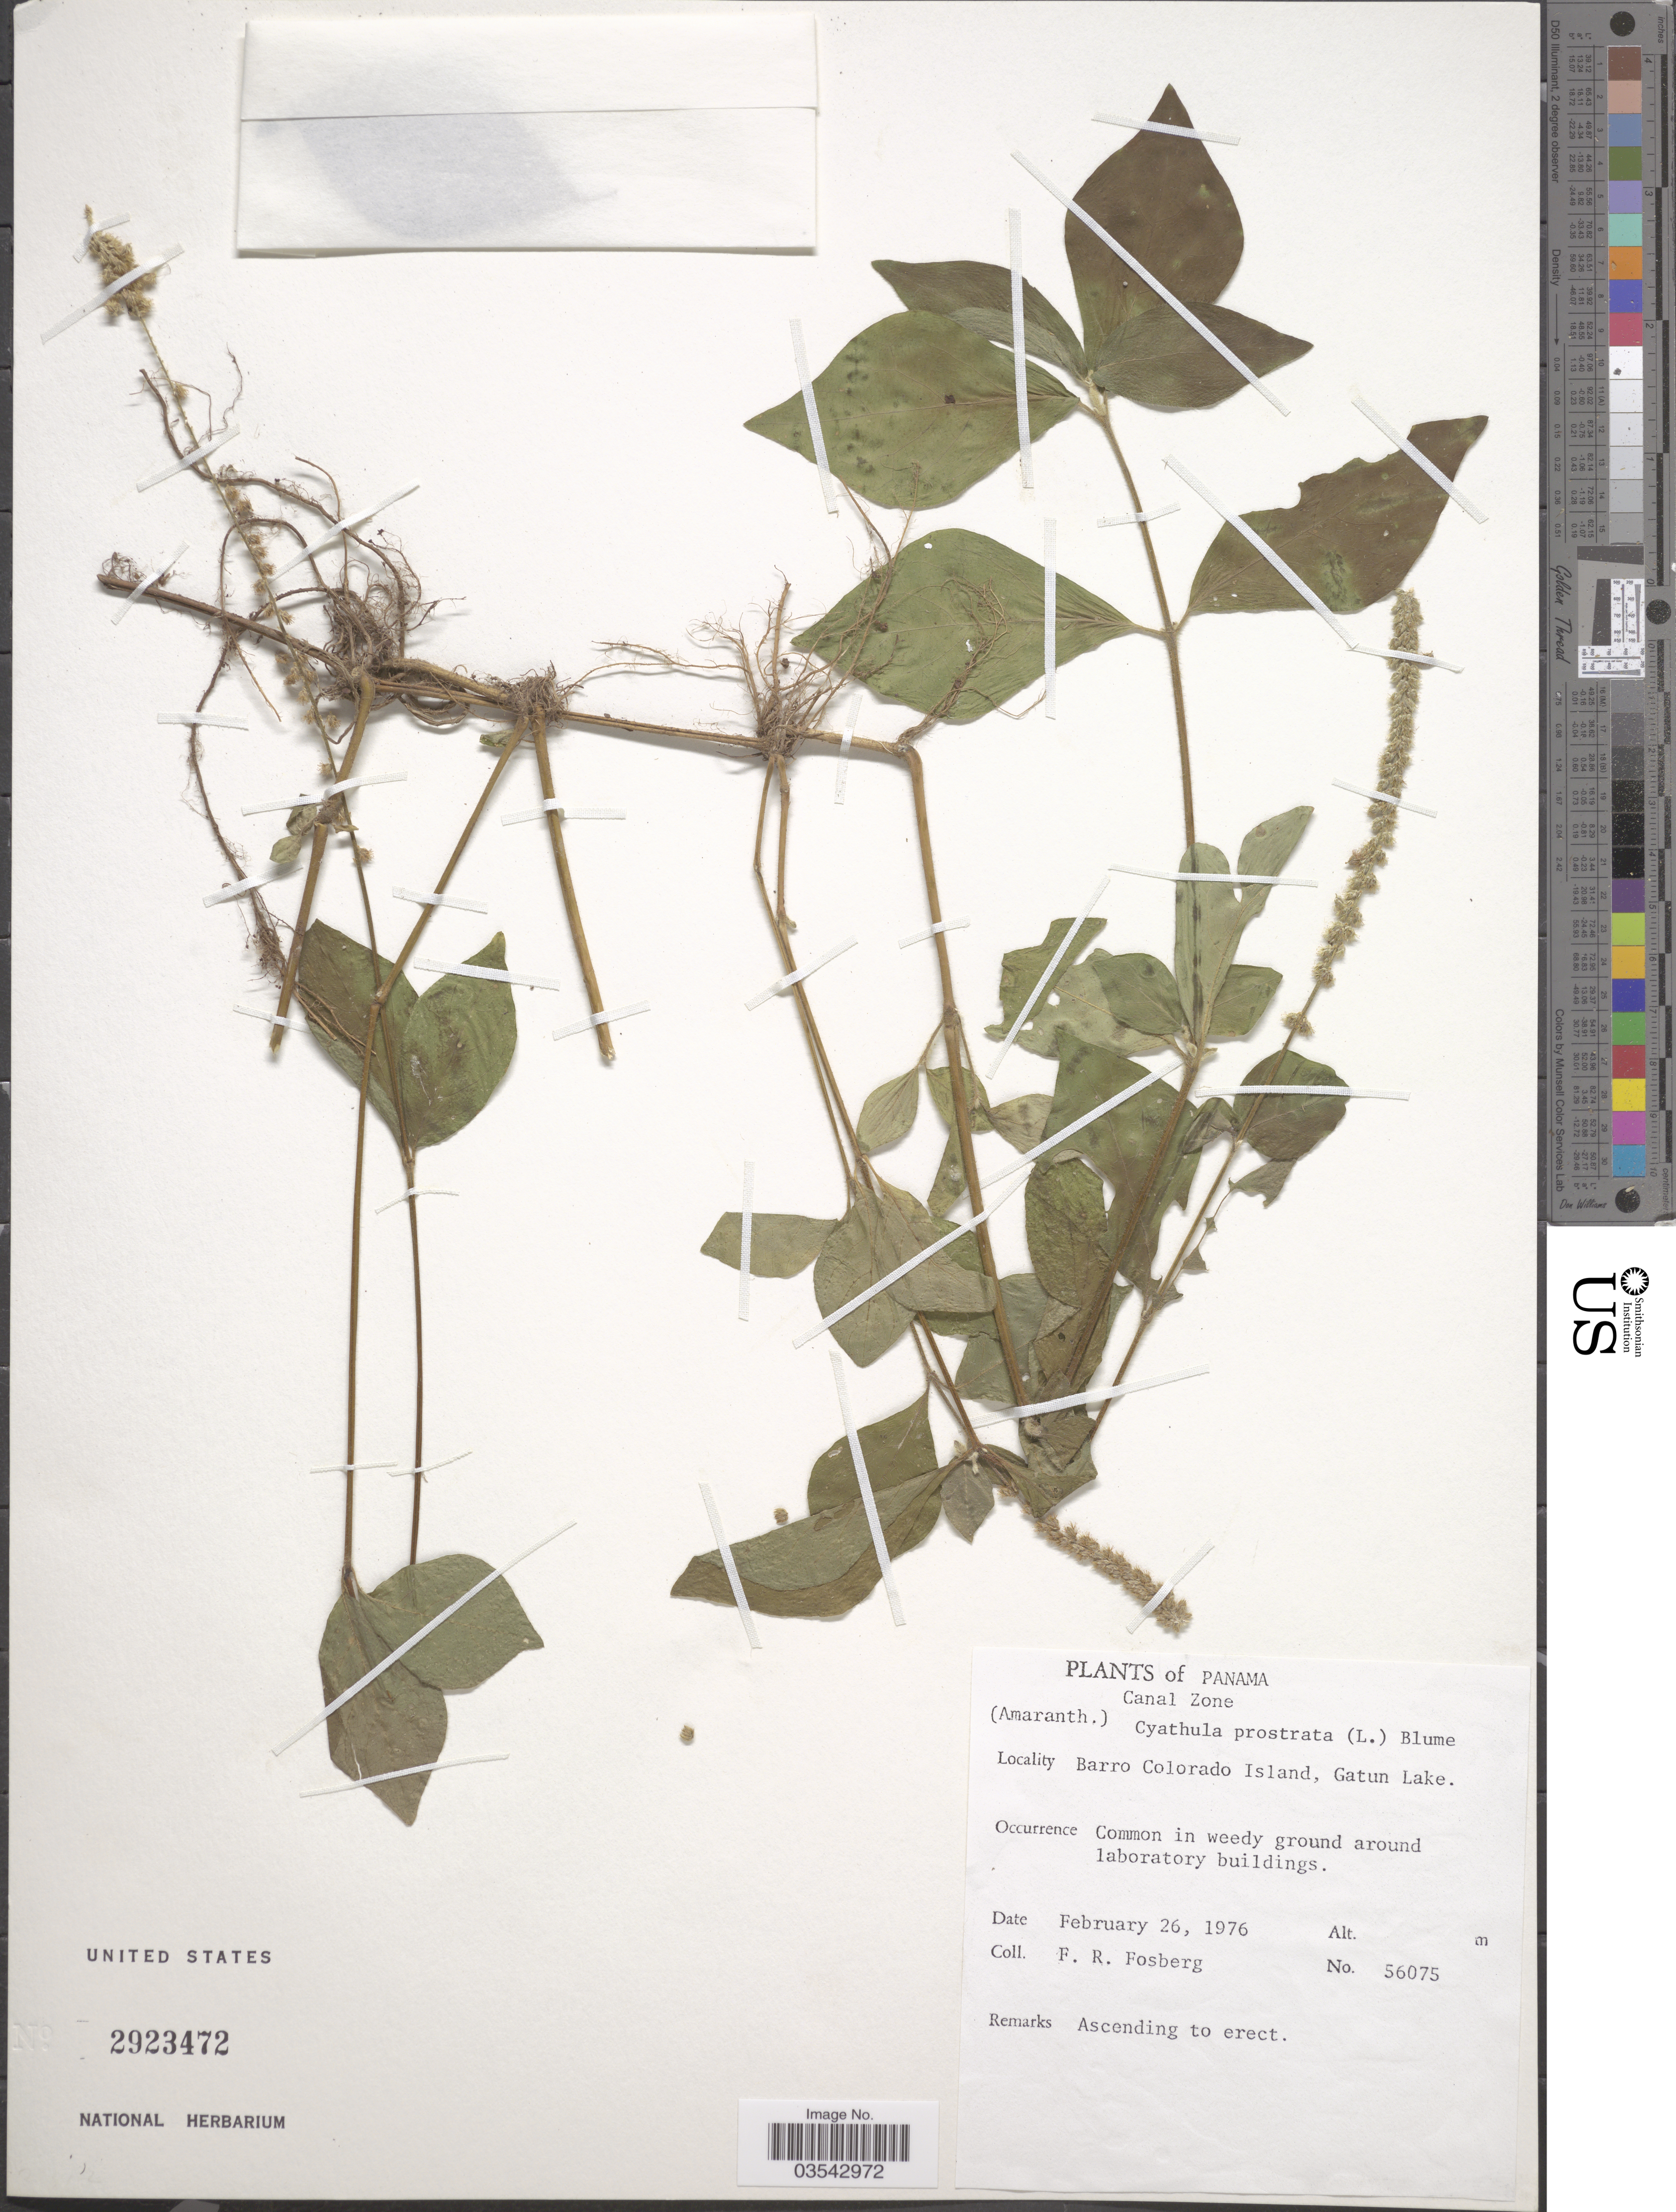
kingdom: Plantae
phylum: Tracheophyta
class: Magnoliopsida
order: Caryophyllales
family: Amaranthaceae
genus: Cyathula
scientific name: Cyathula prostrata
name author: (L.) Blume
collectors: F. R. Fosberg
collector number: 56075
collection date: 1976-02-26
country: Panama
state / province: Panamá Oeste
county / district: Canal Zone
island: Barro Colorado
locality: Canal Zone. Barro Colorado Island, Gatun Lake.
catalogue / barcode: US 2923472